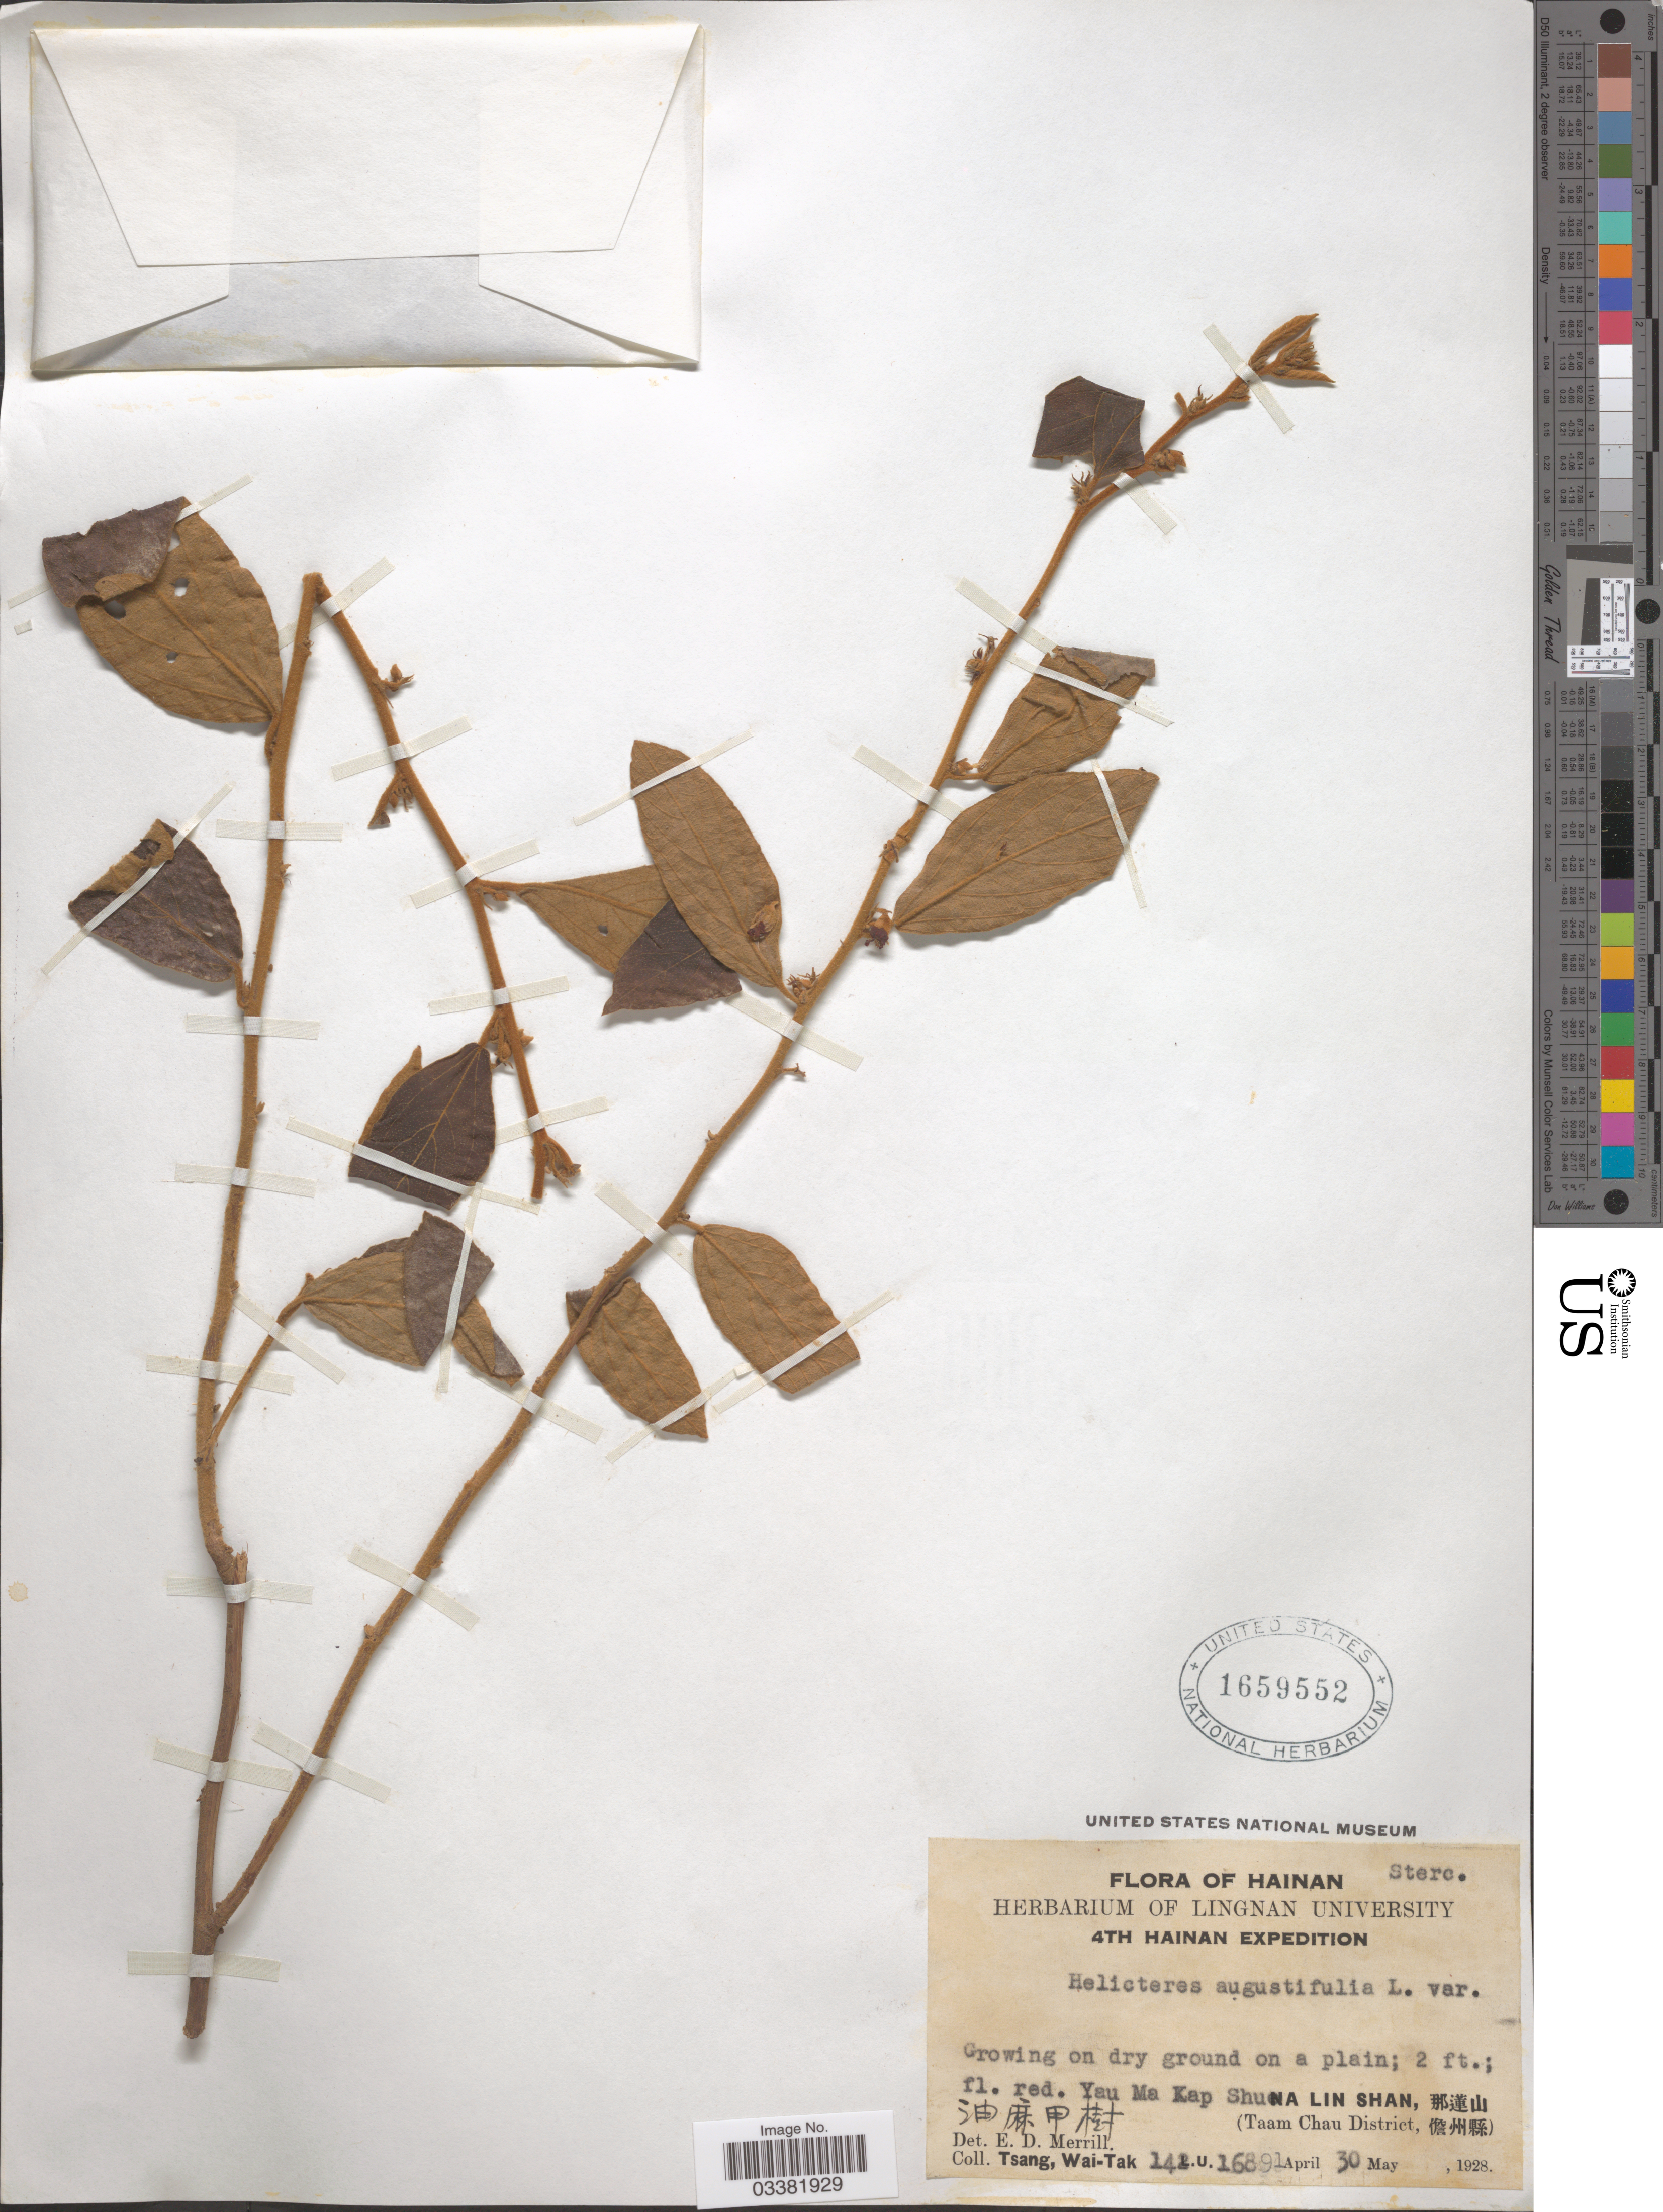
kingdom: Plantae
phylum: Tracheophyta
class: Magnoliopsida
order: Malvales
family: Malvaceae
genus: Helicteres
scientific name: Helicteres angustifolia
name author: L.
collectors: W. T. Tsang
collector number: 142 L.U. 1689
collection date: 1928-04-30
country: China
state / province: Hainan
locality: YauMaKa Shun[interpreted][unsure placement]. Na Lin Shan, (Taam Chau District.)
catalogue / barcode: US 1659552